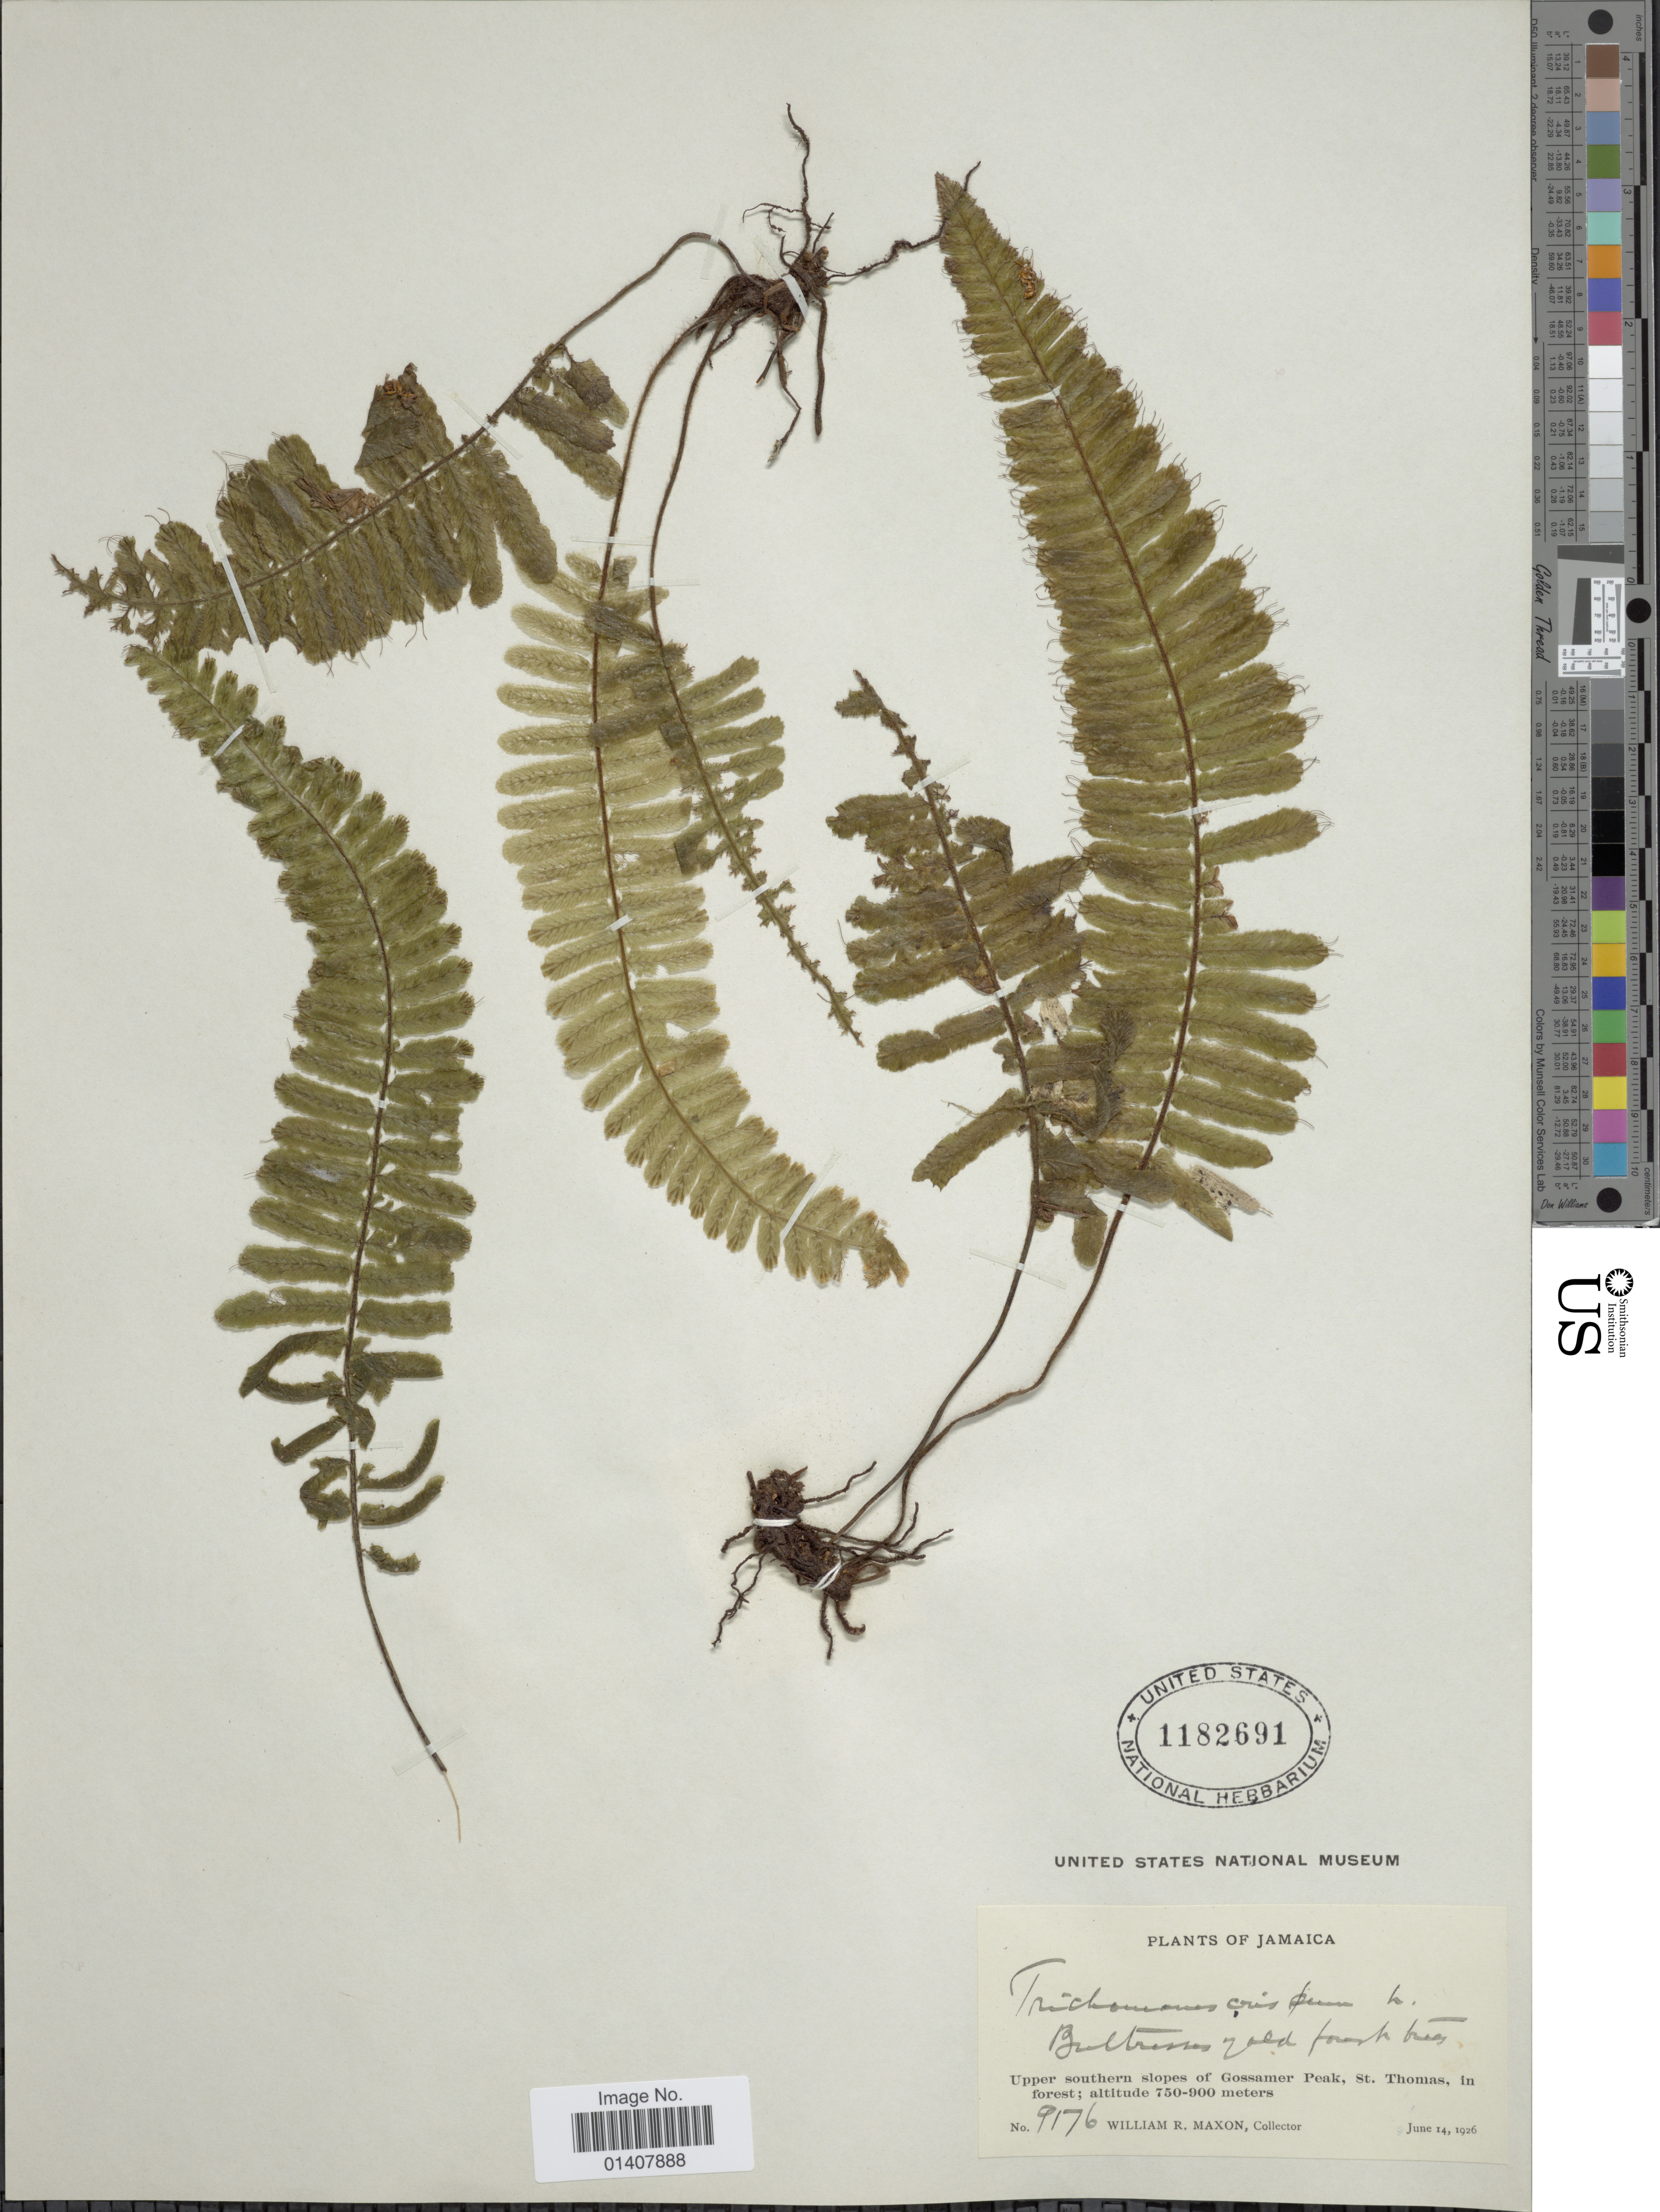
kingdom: Plantae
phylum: Tracheophyta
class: Polypodiopsida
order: Hymenophyllales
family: Hymenophyllaceae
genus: Trichomanes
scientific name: Trichomanes crispum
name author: L.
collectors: W. R. Maxon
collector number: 9176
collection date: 1926-06-14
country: Jamaica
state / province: Saint Thomas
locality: Upper southern slopes of Gossamer Peak, St. Thomas, in forest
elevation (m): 750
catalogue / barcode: US 1182691